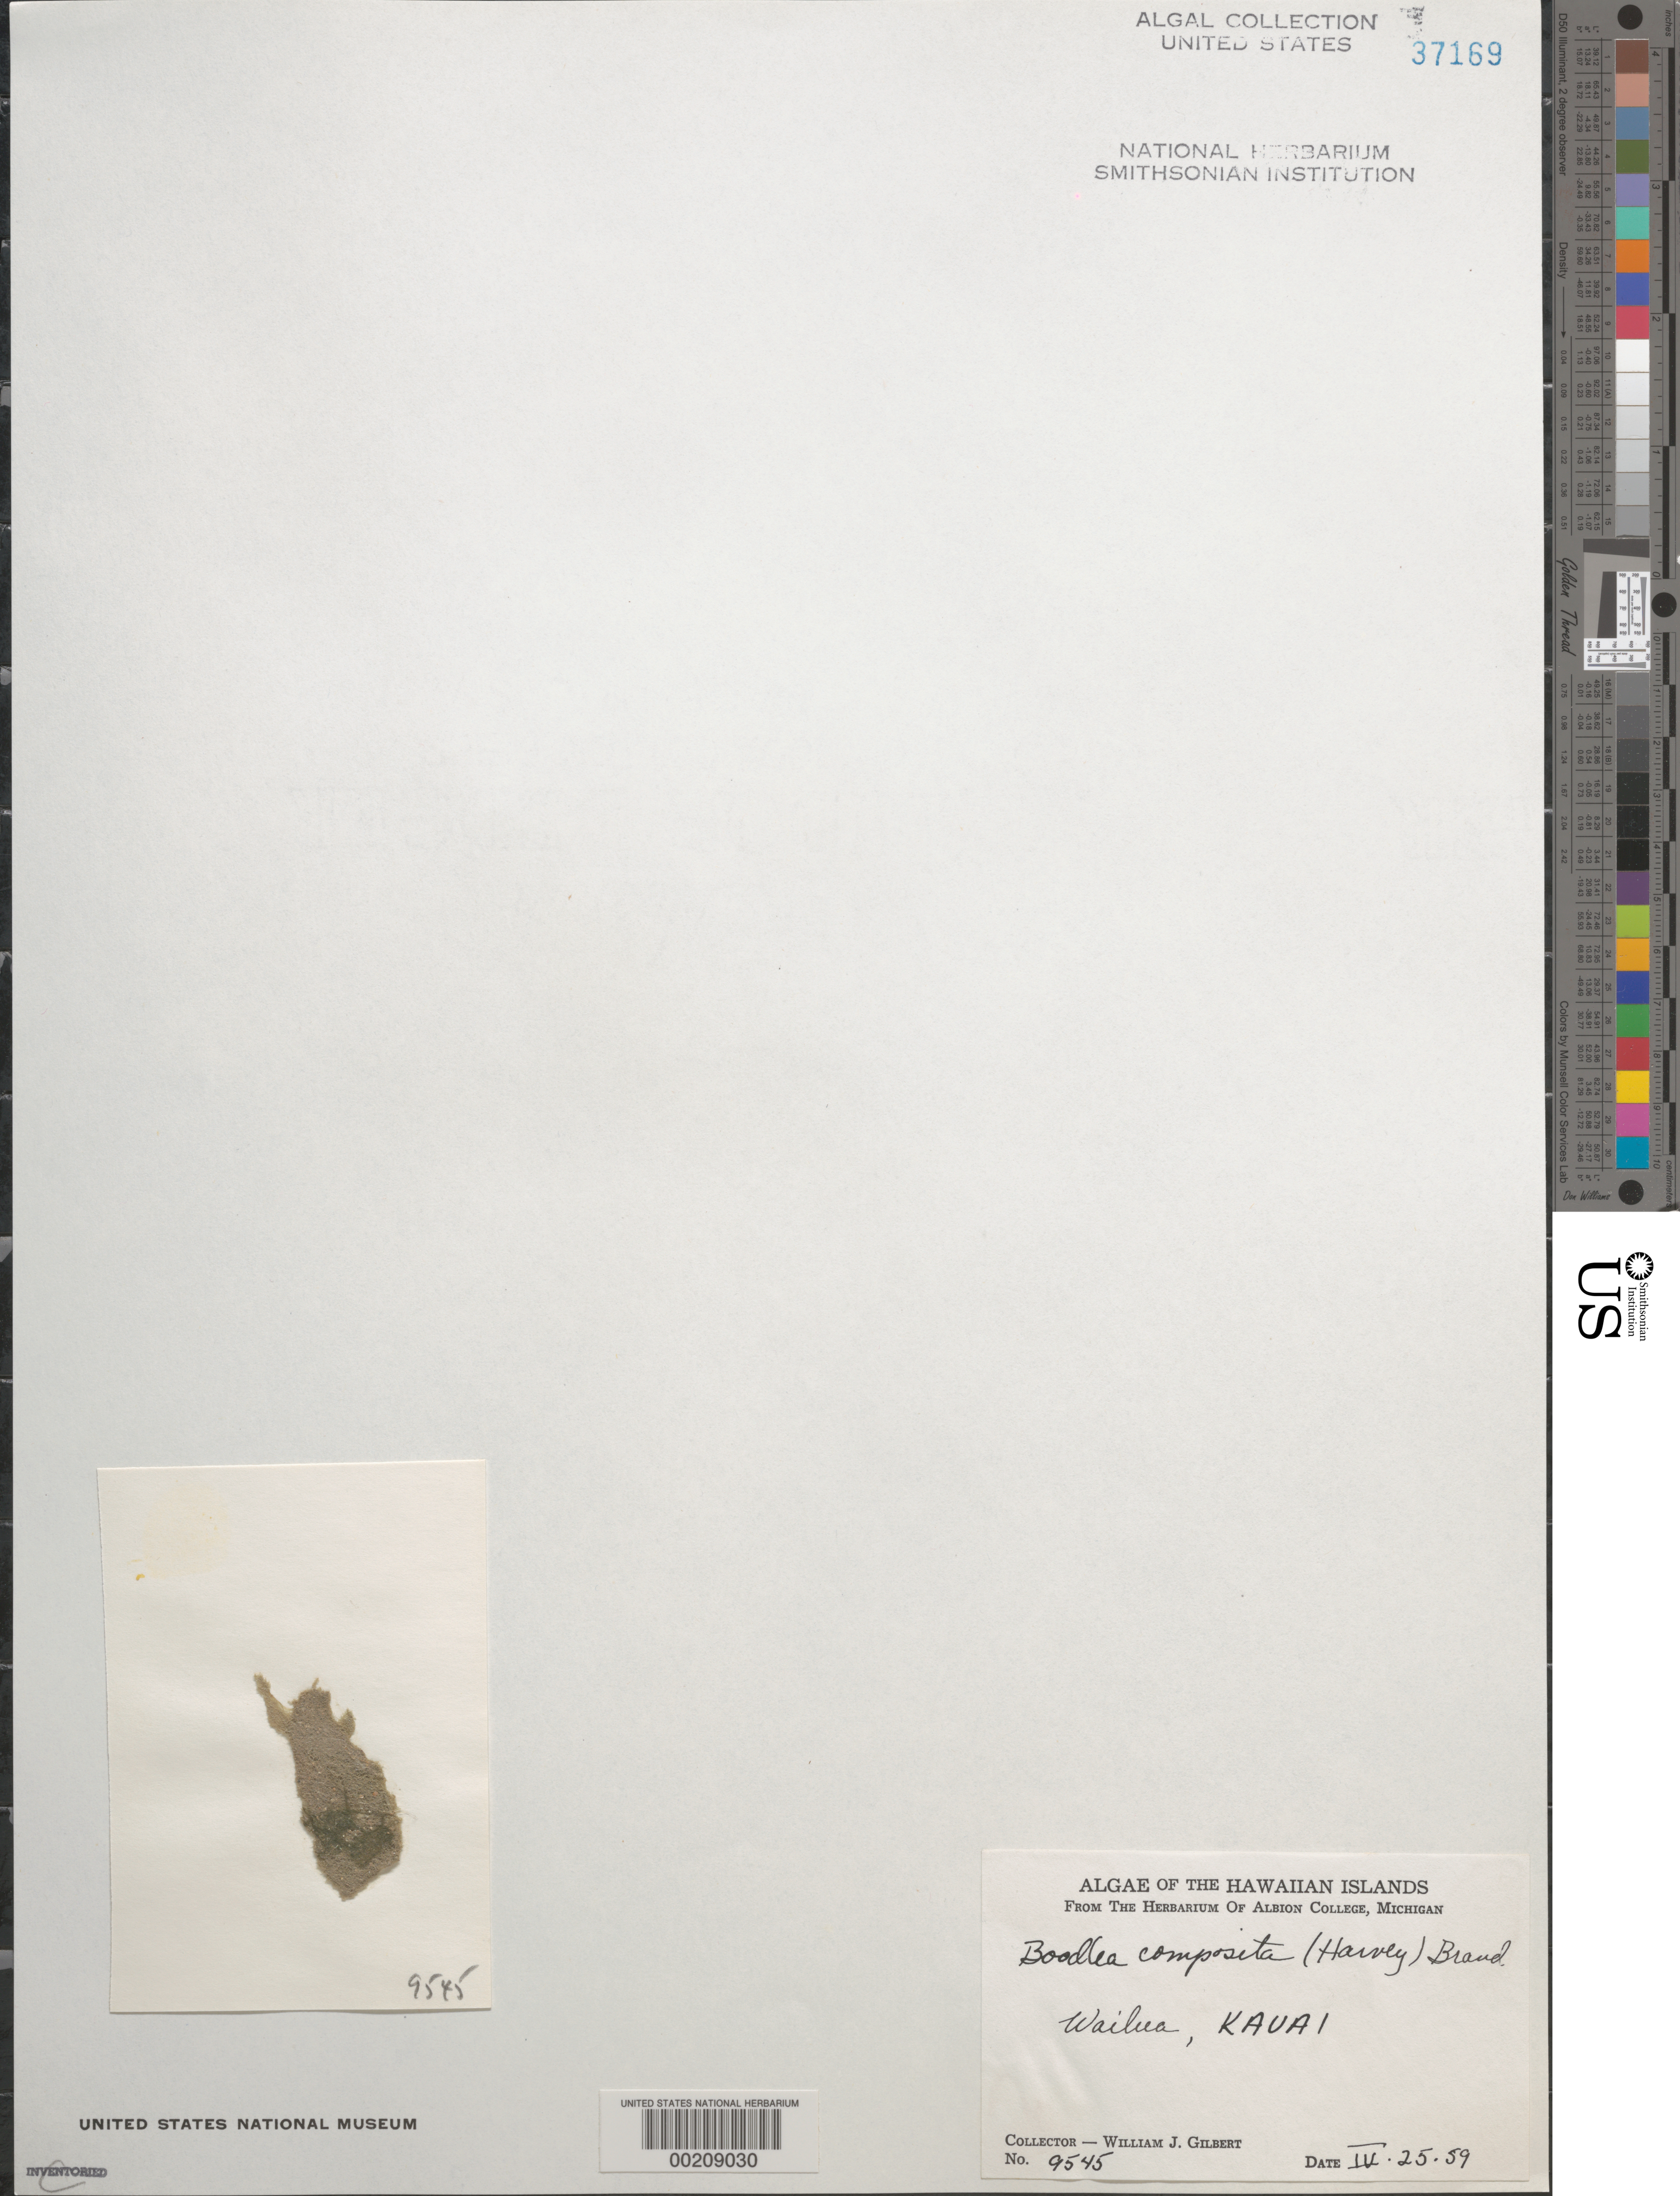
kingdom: Plantae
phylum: Chlorophyta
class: Ulvophyceae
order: Siphonocladales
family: Boodleaceae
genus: Boodlea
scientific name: Boodlea composita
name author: (Humb. & Humb.) Brand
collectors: W. J. Gilbert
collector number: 9545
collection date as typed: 25 Apr 1959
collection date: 1959-04-25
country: United States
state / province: Hawaii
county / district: Kauai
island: Kaua'i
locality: Wailua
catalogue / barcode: US 37169